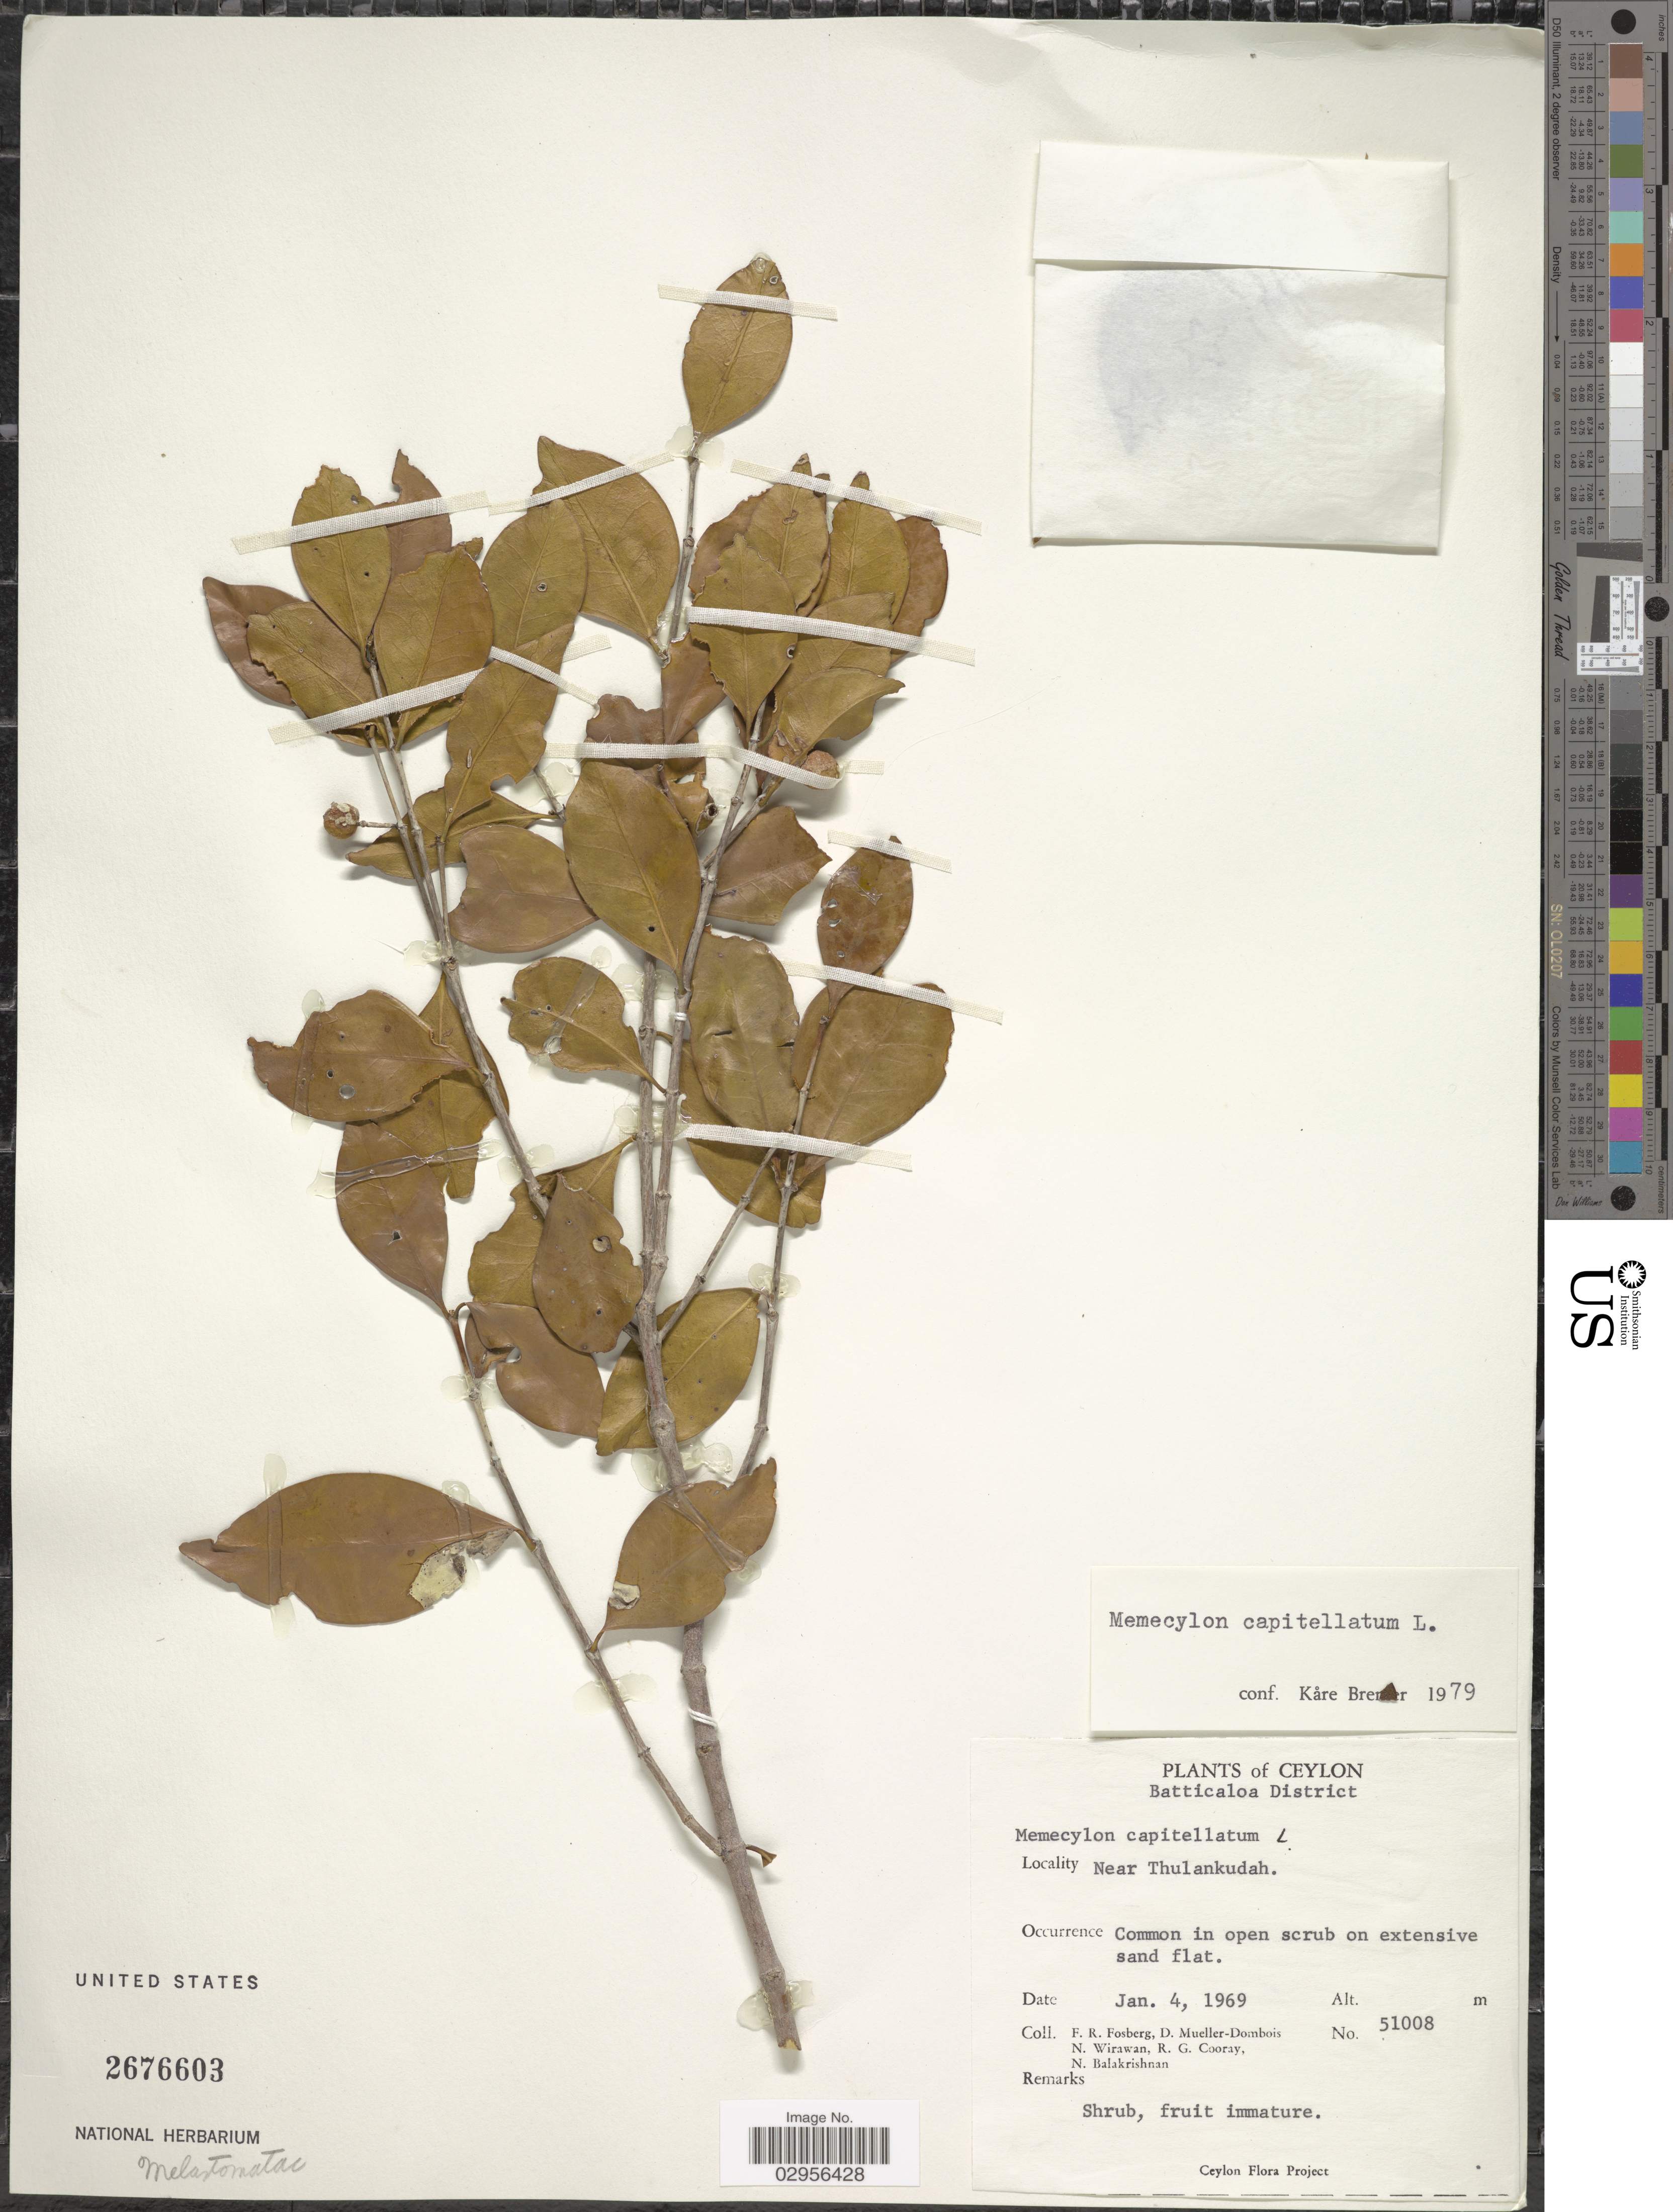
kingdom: Plantae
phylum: Tracheophyta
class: Magnoliopsida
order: Myrtales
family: Melastomataceae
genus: Memecylon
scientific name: Memecylon capitellatum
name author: L.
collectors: F. R. Fosberg, D. Mueller-Dombois, N. Wirawan, R. Cooray & N. Balakrishnan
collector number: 51008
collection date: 1969-01-04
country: Sri Lanka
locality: Ceylon. Batticaloa District. Near Thulankudah.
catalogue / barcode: US 2676603